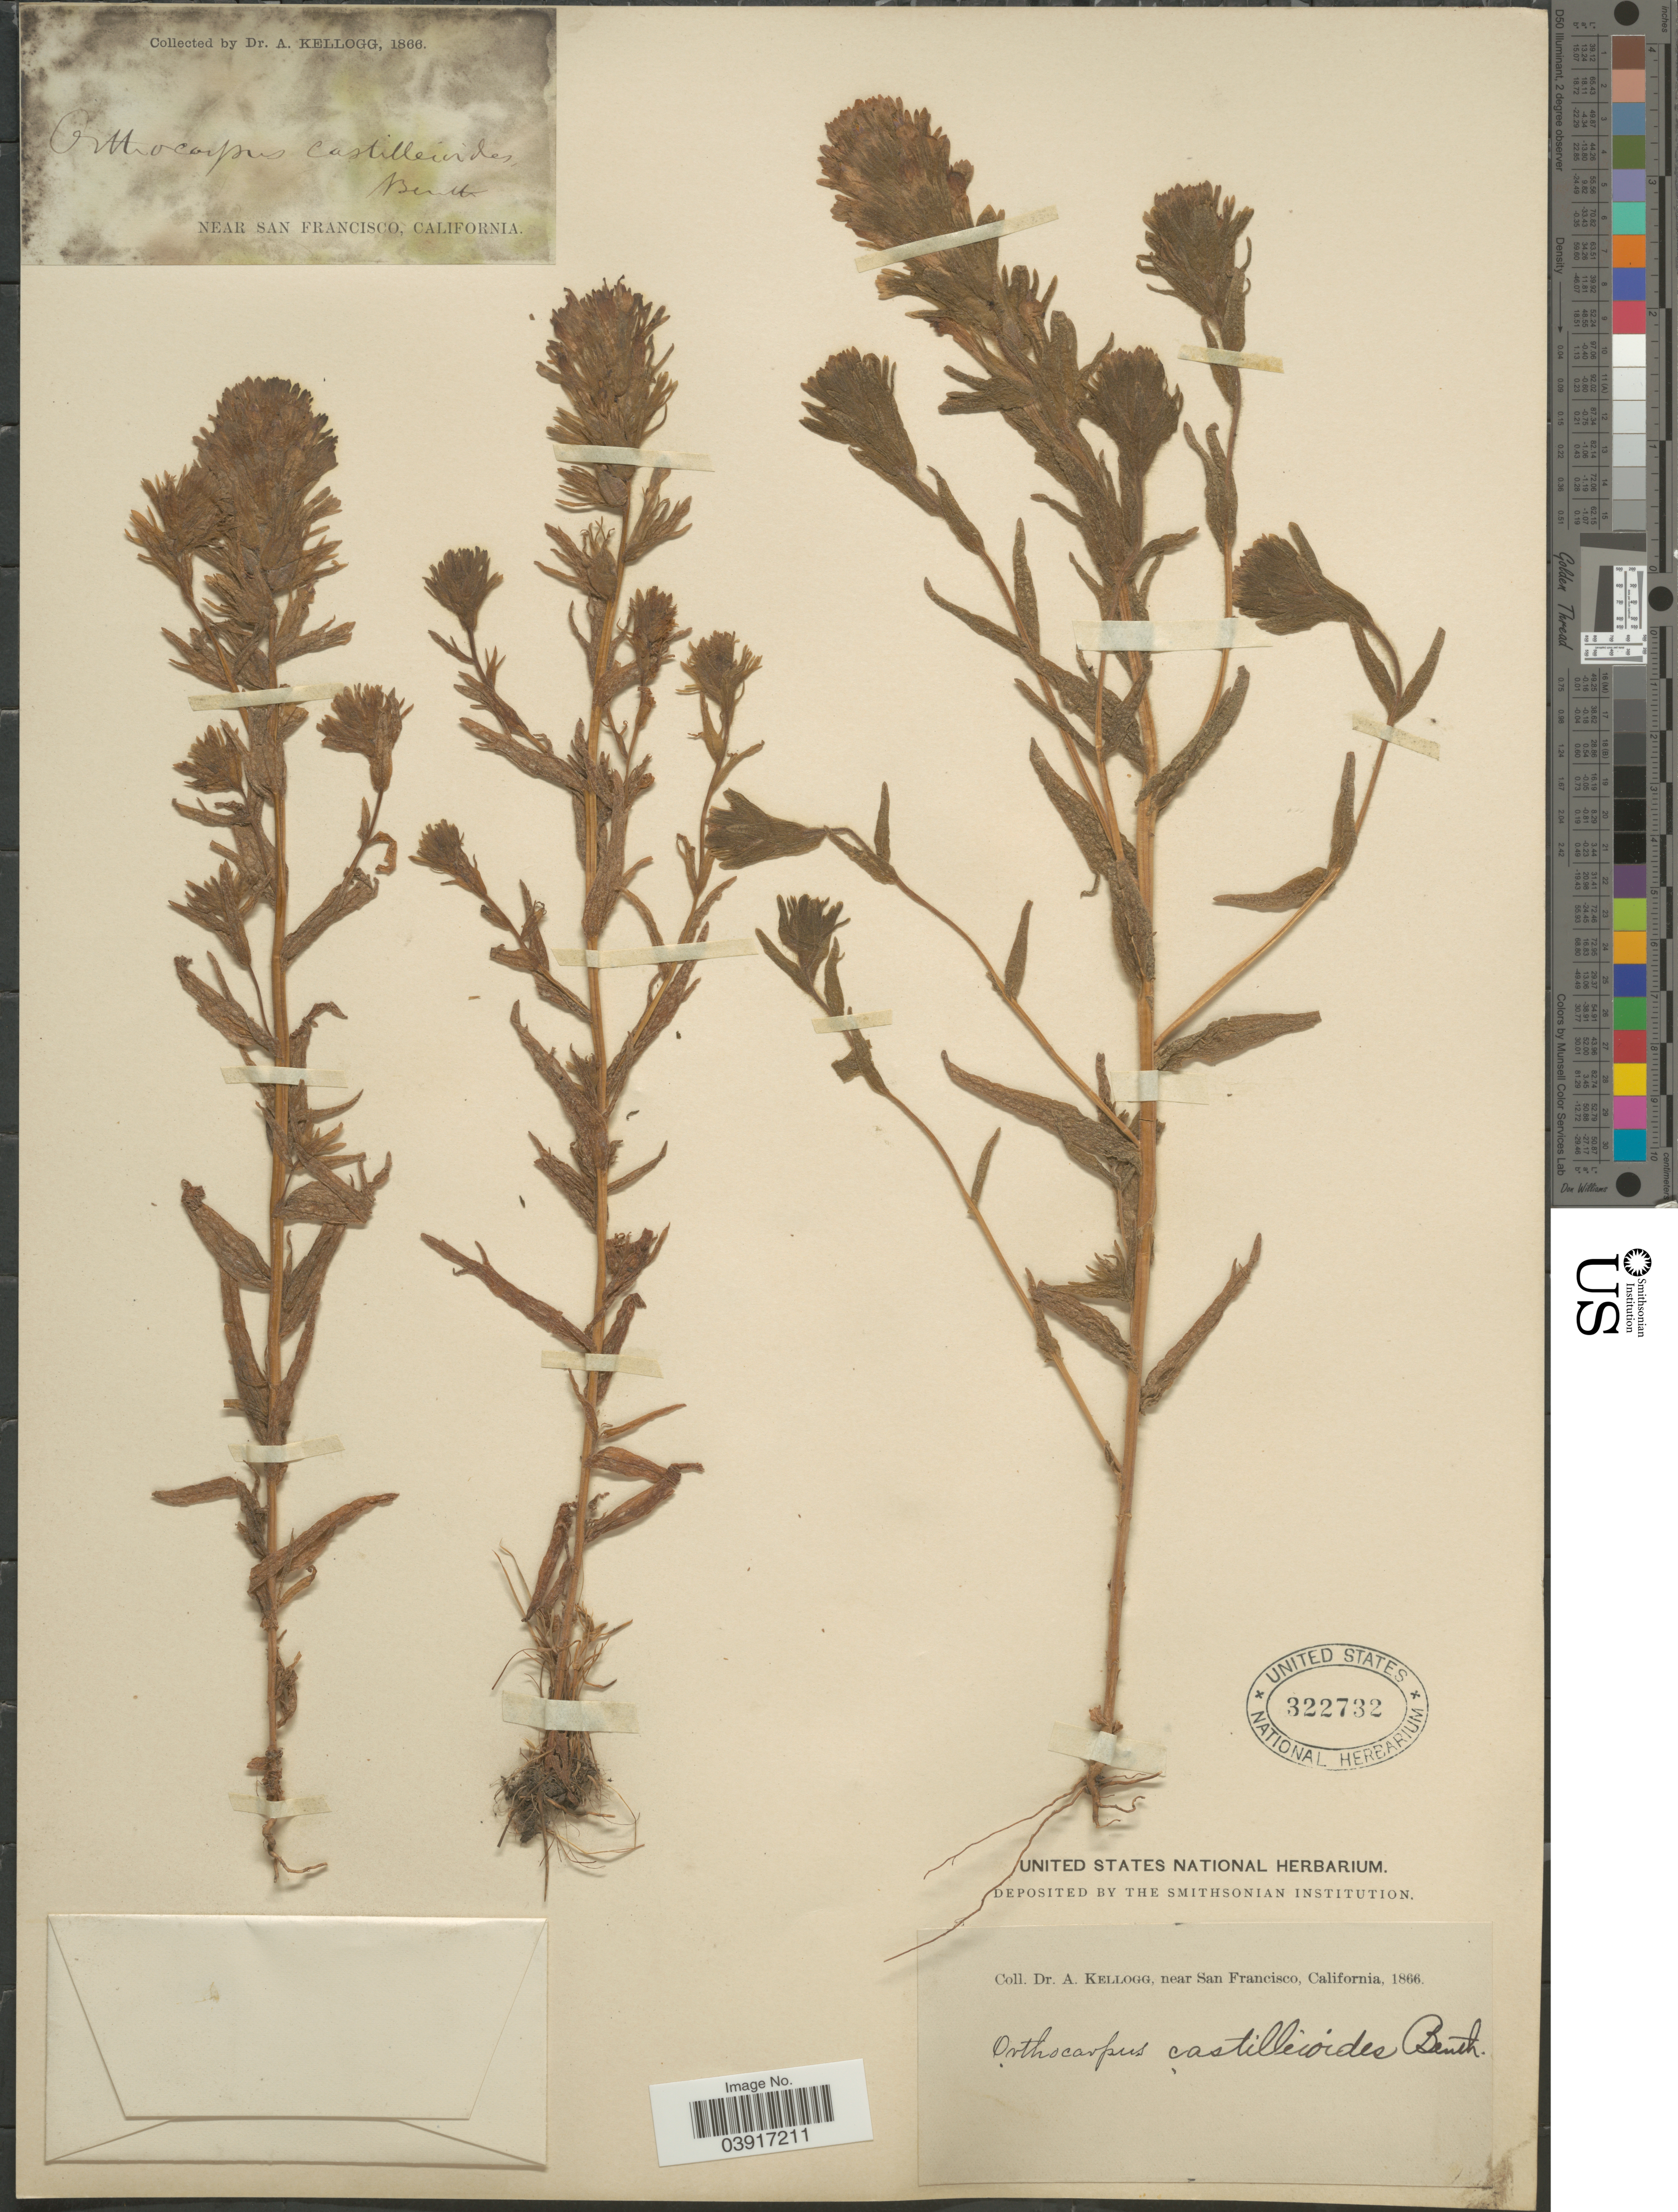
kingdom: Plantae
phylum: Tracheophyta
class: Magnoliopsida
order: Lamiales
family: Orobanchaceae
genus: Orthocarpus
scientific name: Orthocarpus castillejoides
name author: Benth.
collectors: A. Kellog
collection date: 1866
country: United States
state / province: California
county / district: San Francisco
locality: Near San Francisco.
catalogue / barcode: US 322732